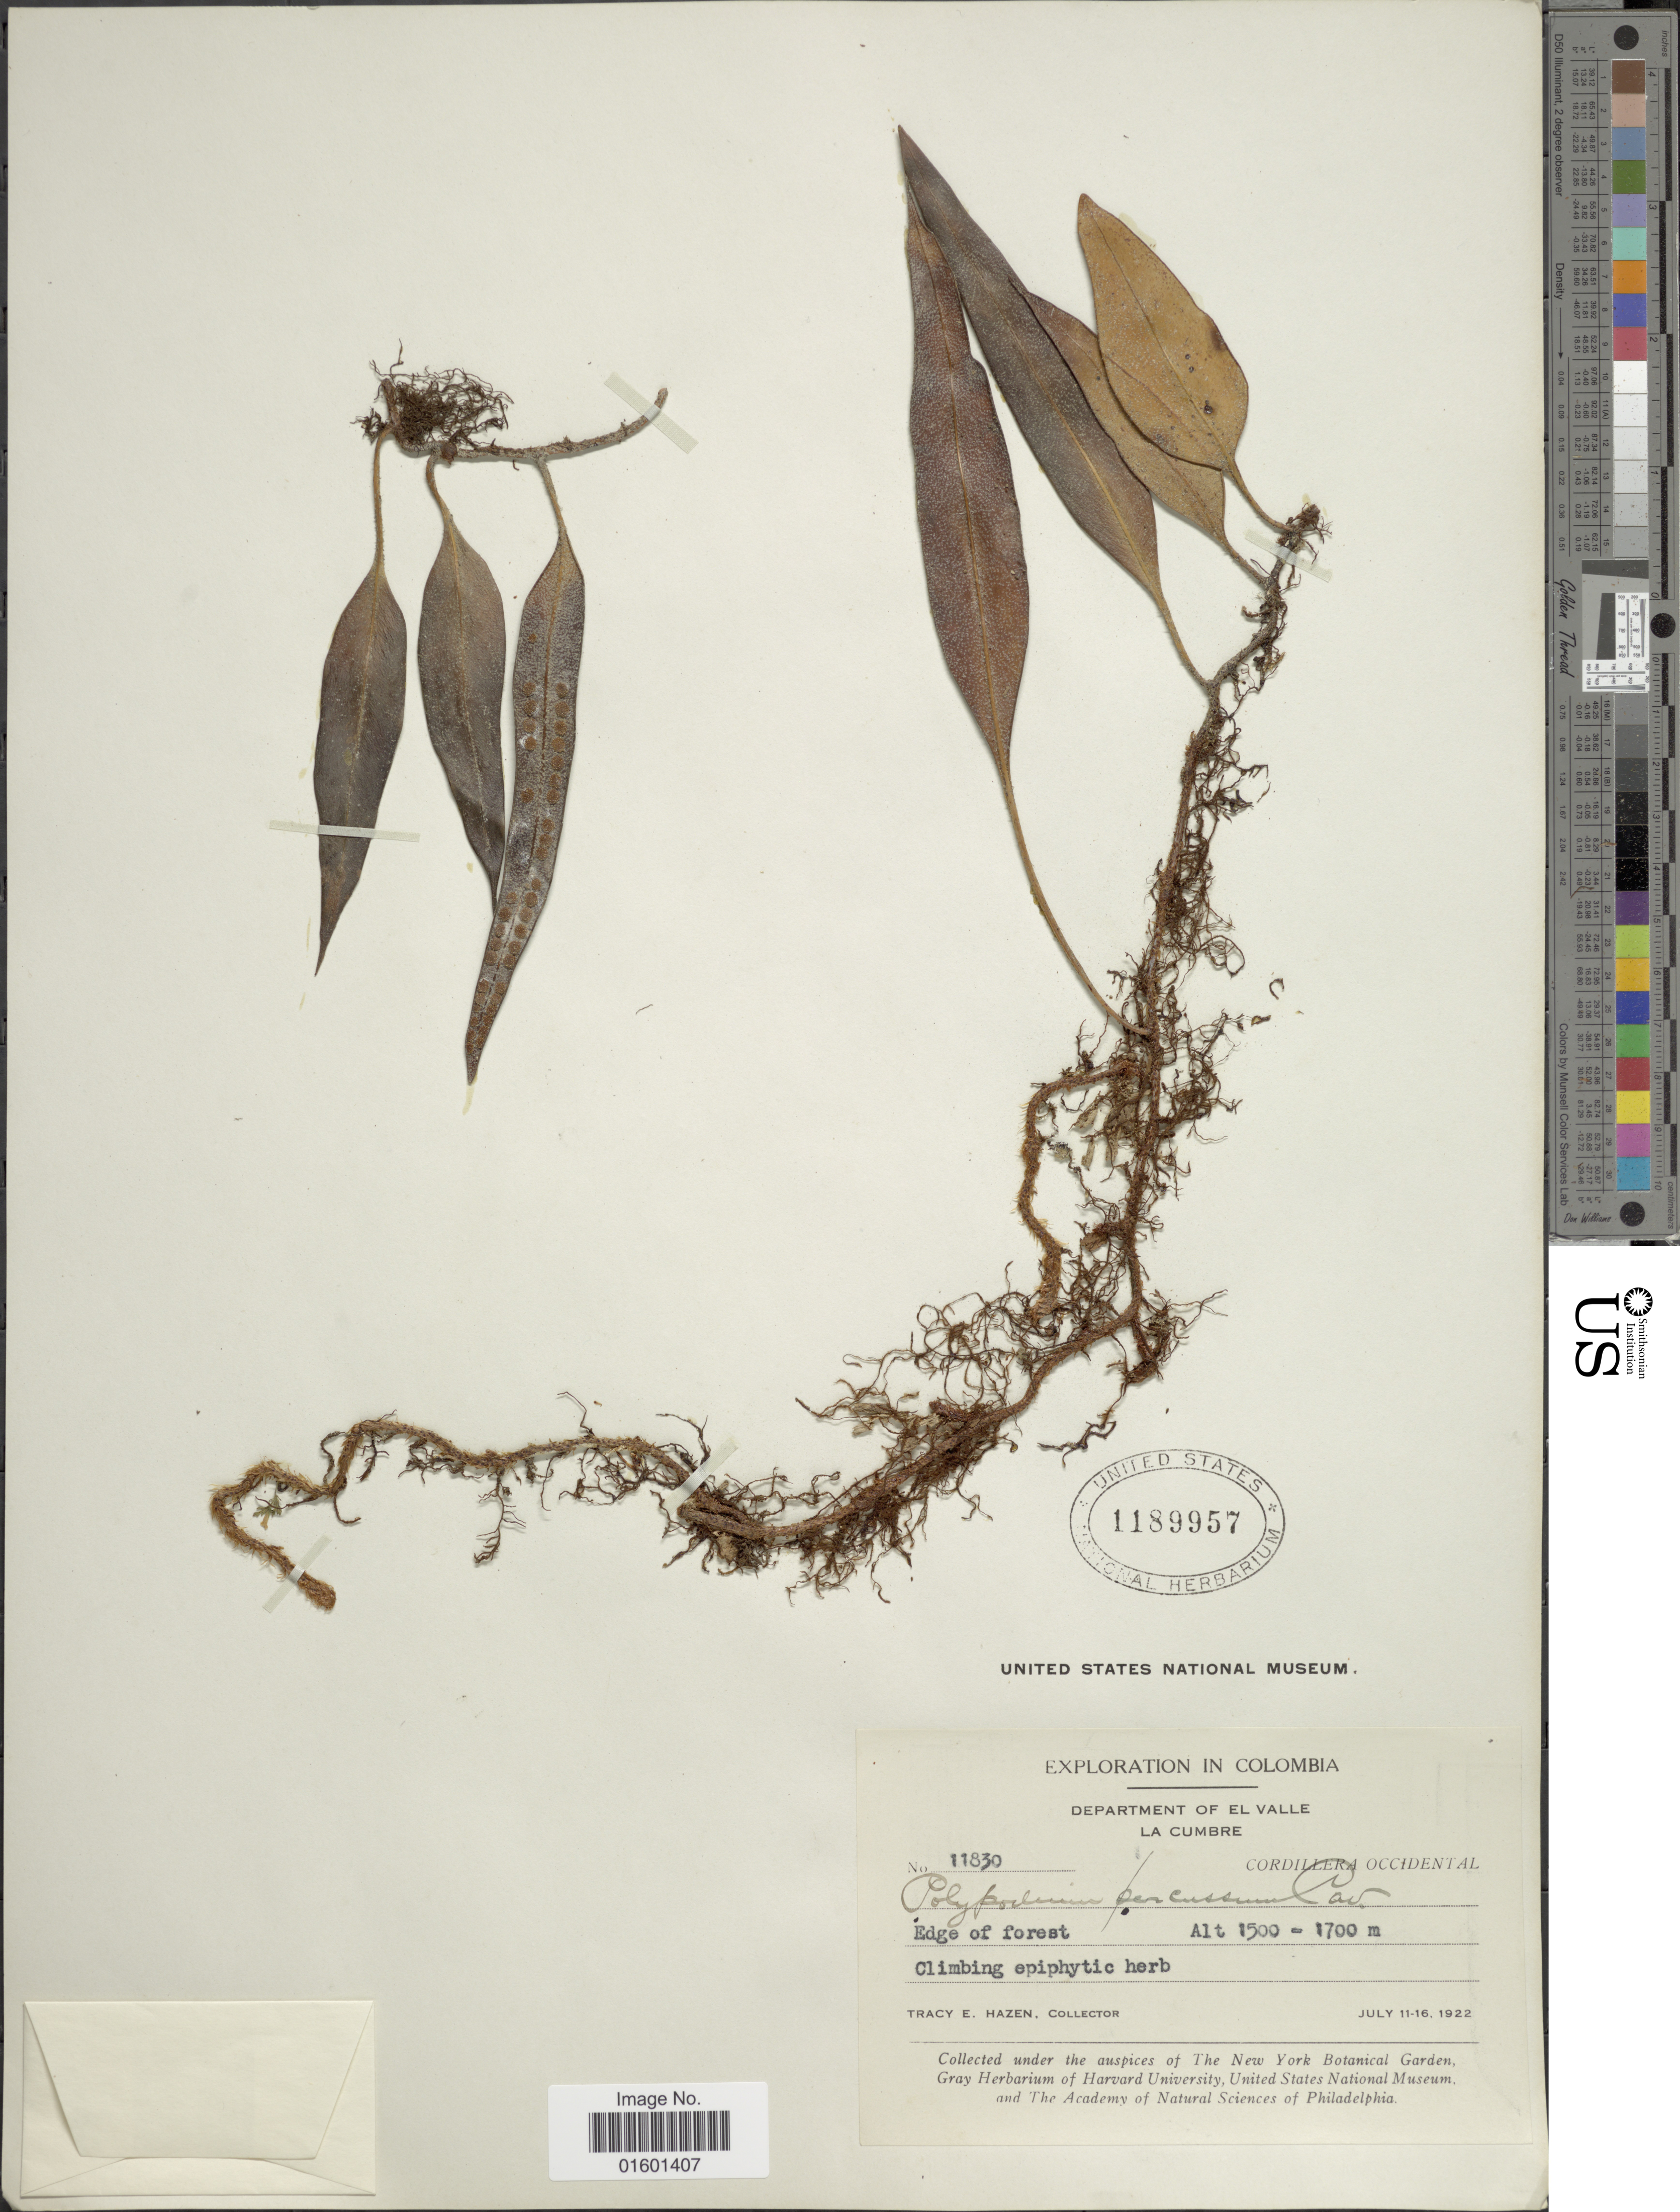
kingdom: Plantae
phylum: Tracheophyta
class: Polypodiopsida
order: Polypodiales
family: Polypodiaceae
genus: Microgramma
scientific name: Microgramma percussa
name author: (Cav.) de la Sota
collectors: T. E. Hazen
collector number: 11830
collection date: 1922-07-11/1922-07-16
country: Colombia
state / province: Valle del Cauca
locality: Department of El Valle, La Cumbre, Cordillera Occidental, Edge of forest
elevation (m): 1500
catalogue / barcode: US 1189957